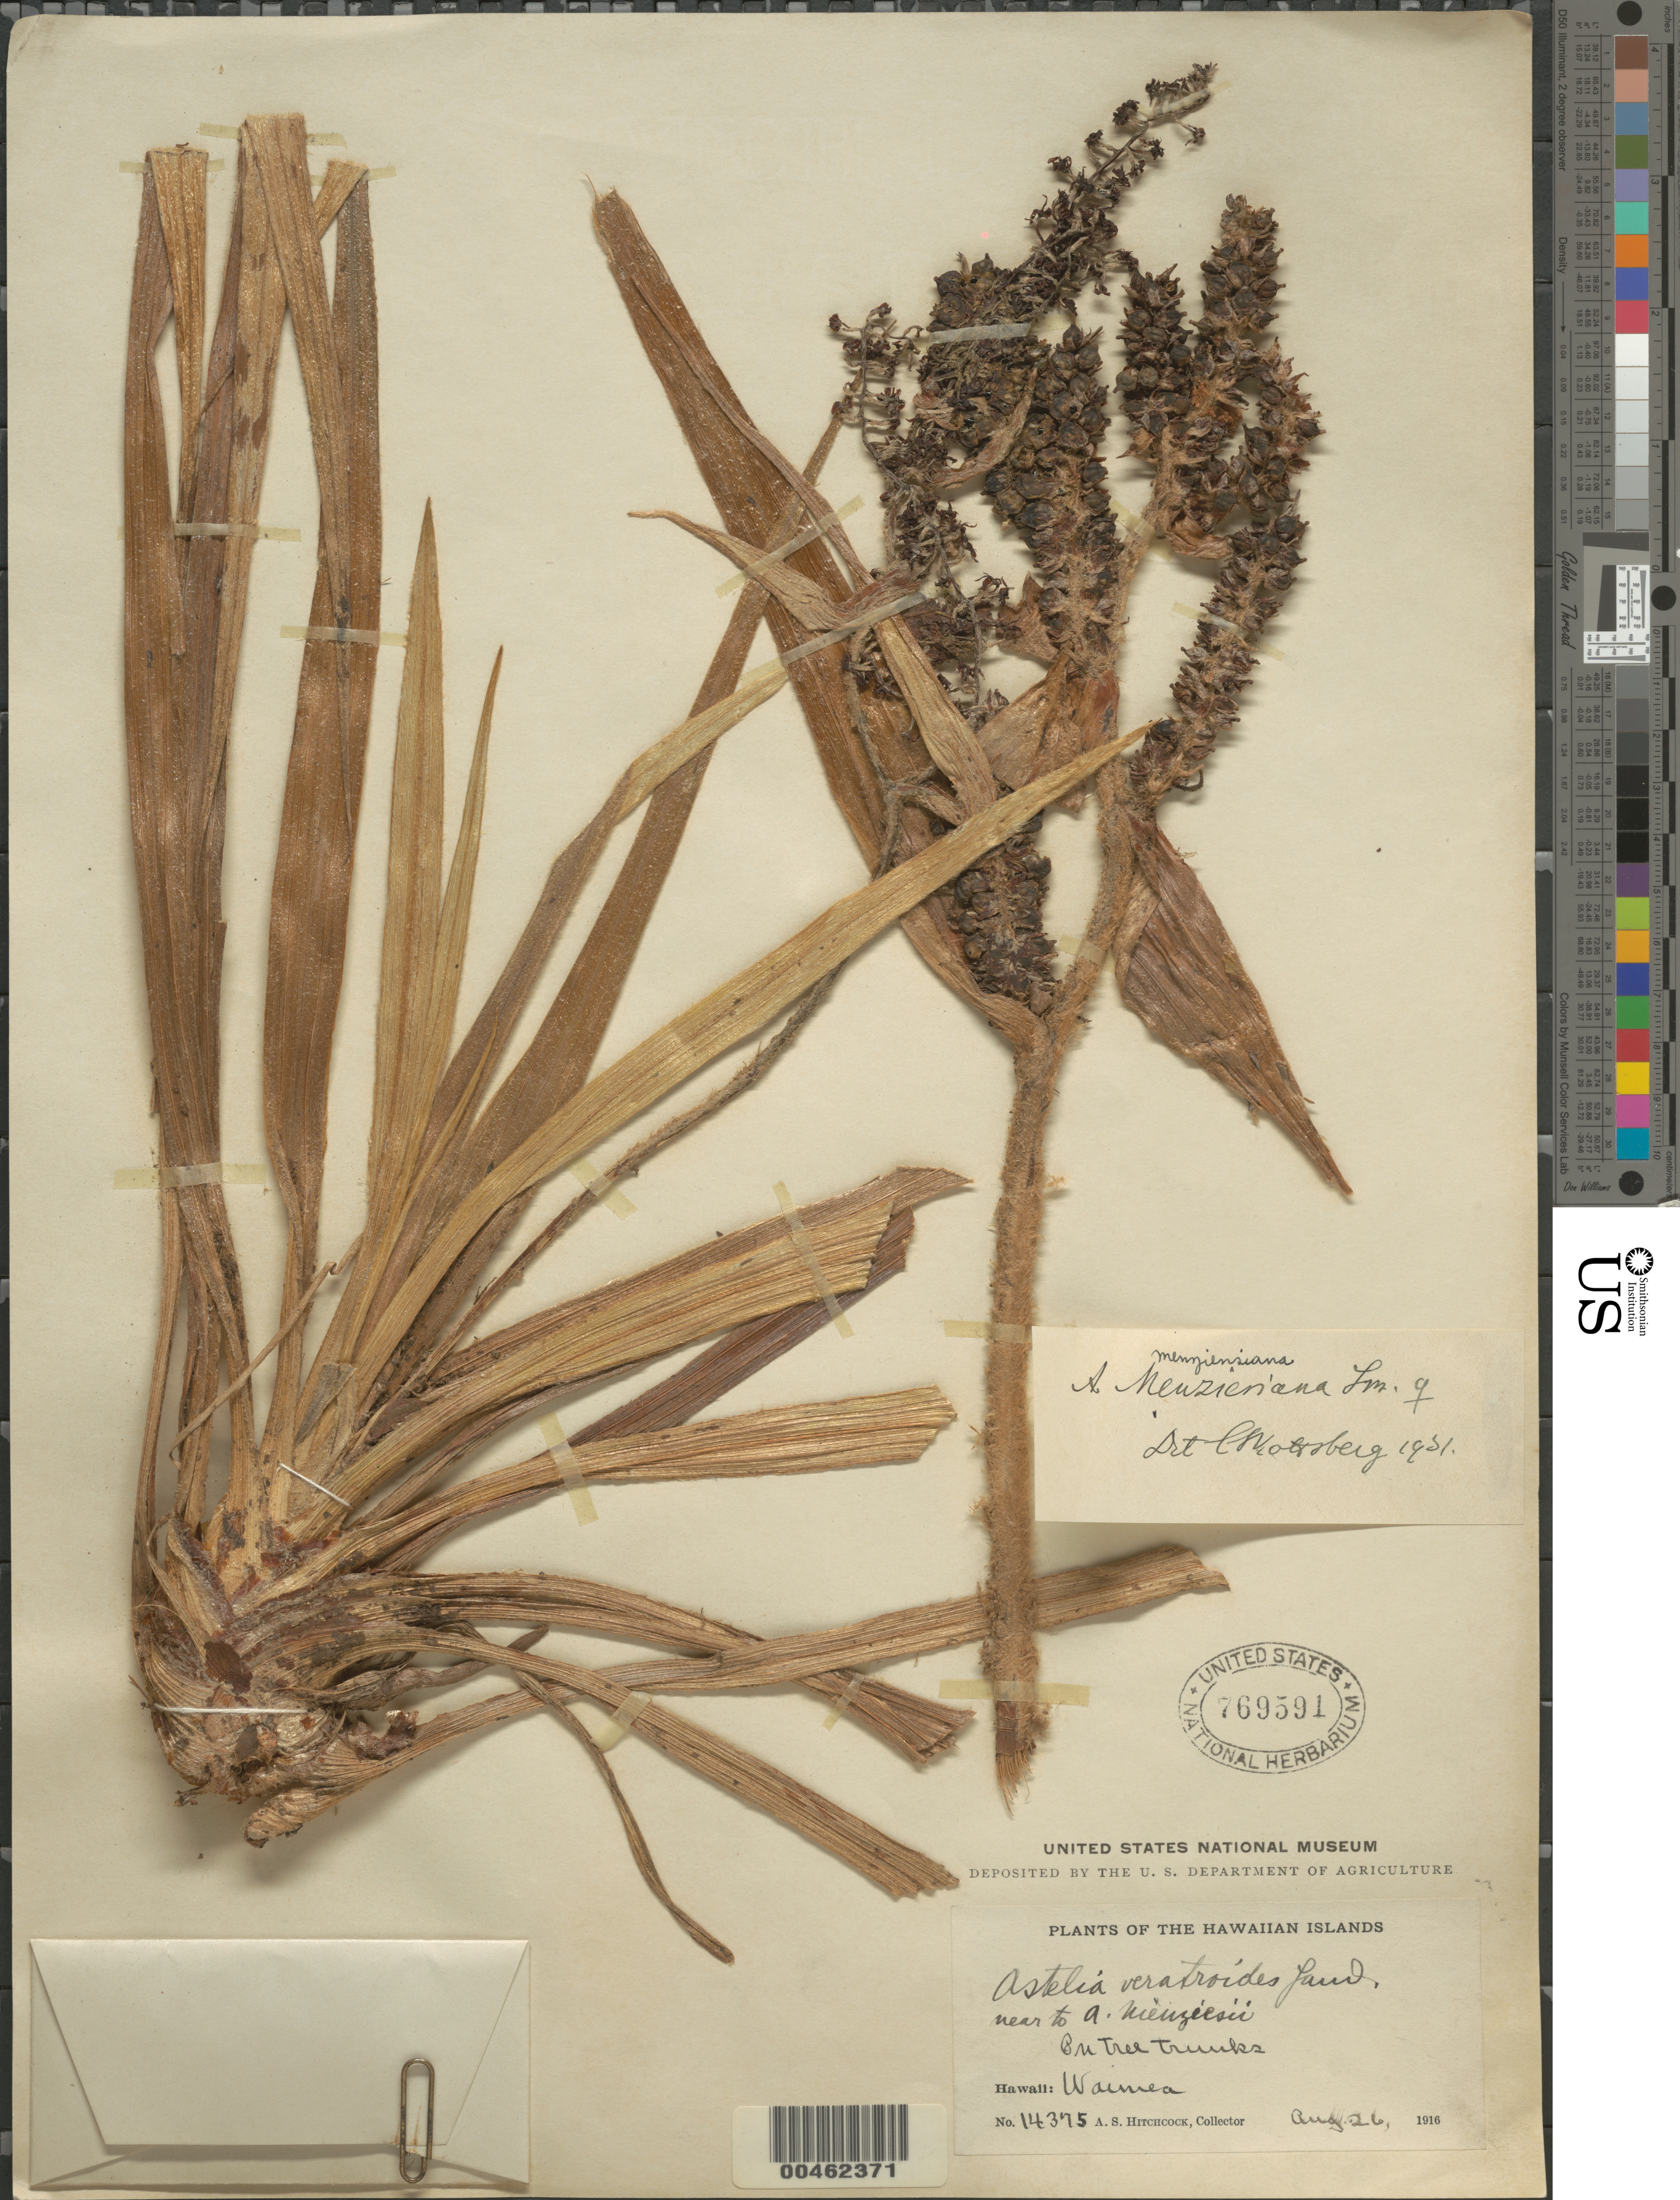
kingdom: Plantae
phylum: Tracheophyta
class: Liliopsida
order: Asparagales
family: Asteliaceae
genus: Astelia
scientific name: Astelia menziesiana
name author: Sm.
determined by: Skottsberg, C. J. F.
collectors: A. S. Hitchcock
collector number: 14375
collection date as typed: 26 Aug 1916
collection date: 1916-08-26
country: United States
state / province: Hawaii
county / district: Hawaii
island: Hawaii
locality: Waimea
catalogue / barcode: US 769591